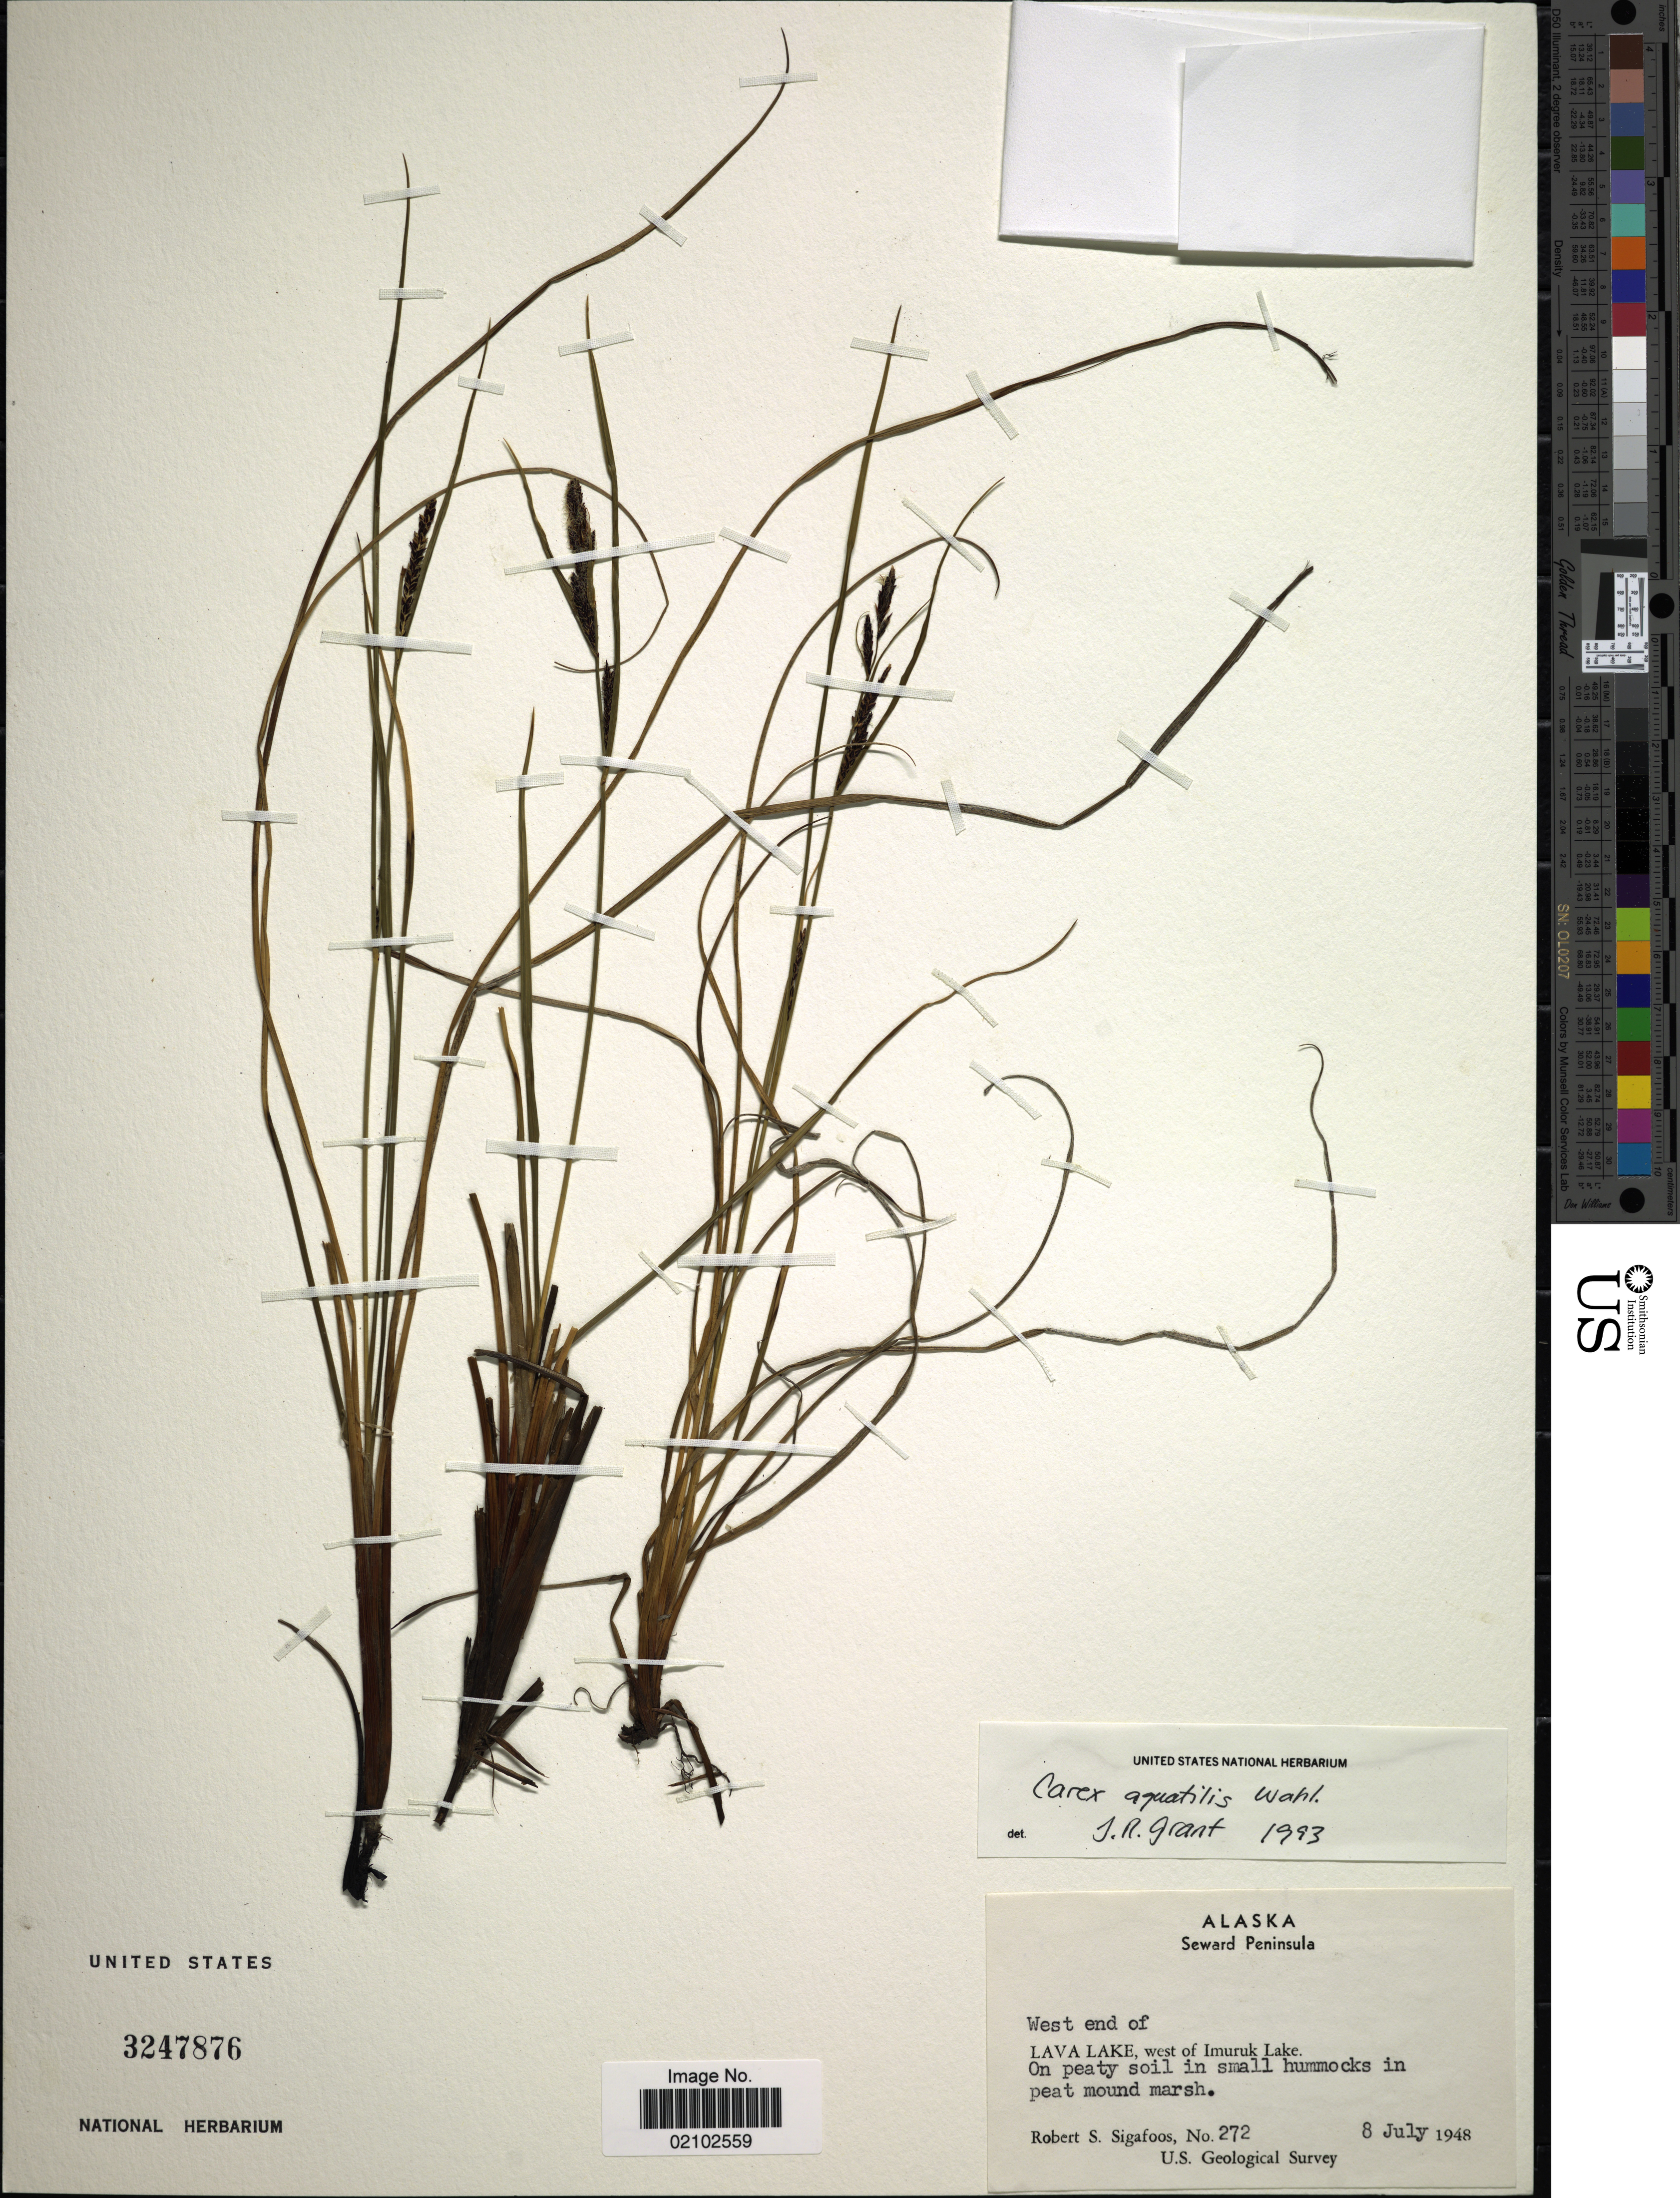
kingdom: Plantae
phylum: Tracheophyta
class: Liliopsida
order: Poales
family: Cyperaceae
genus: Carex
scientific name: Carex aquatilis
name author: Wahlenb.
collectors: R. Sigafoos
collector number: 272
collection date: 1948-07-08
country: United States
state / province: Alaska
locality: Seward Peninsula, West end of Lava Lake, west of Imuruk Lake.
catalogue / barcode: US 3247876